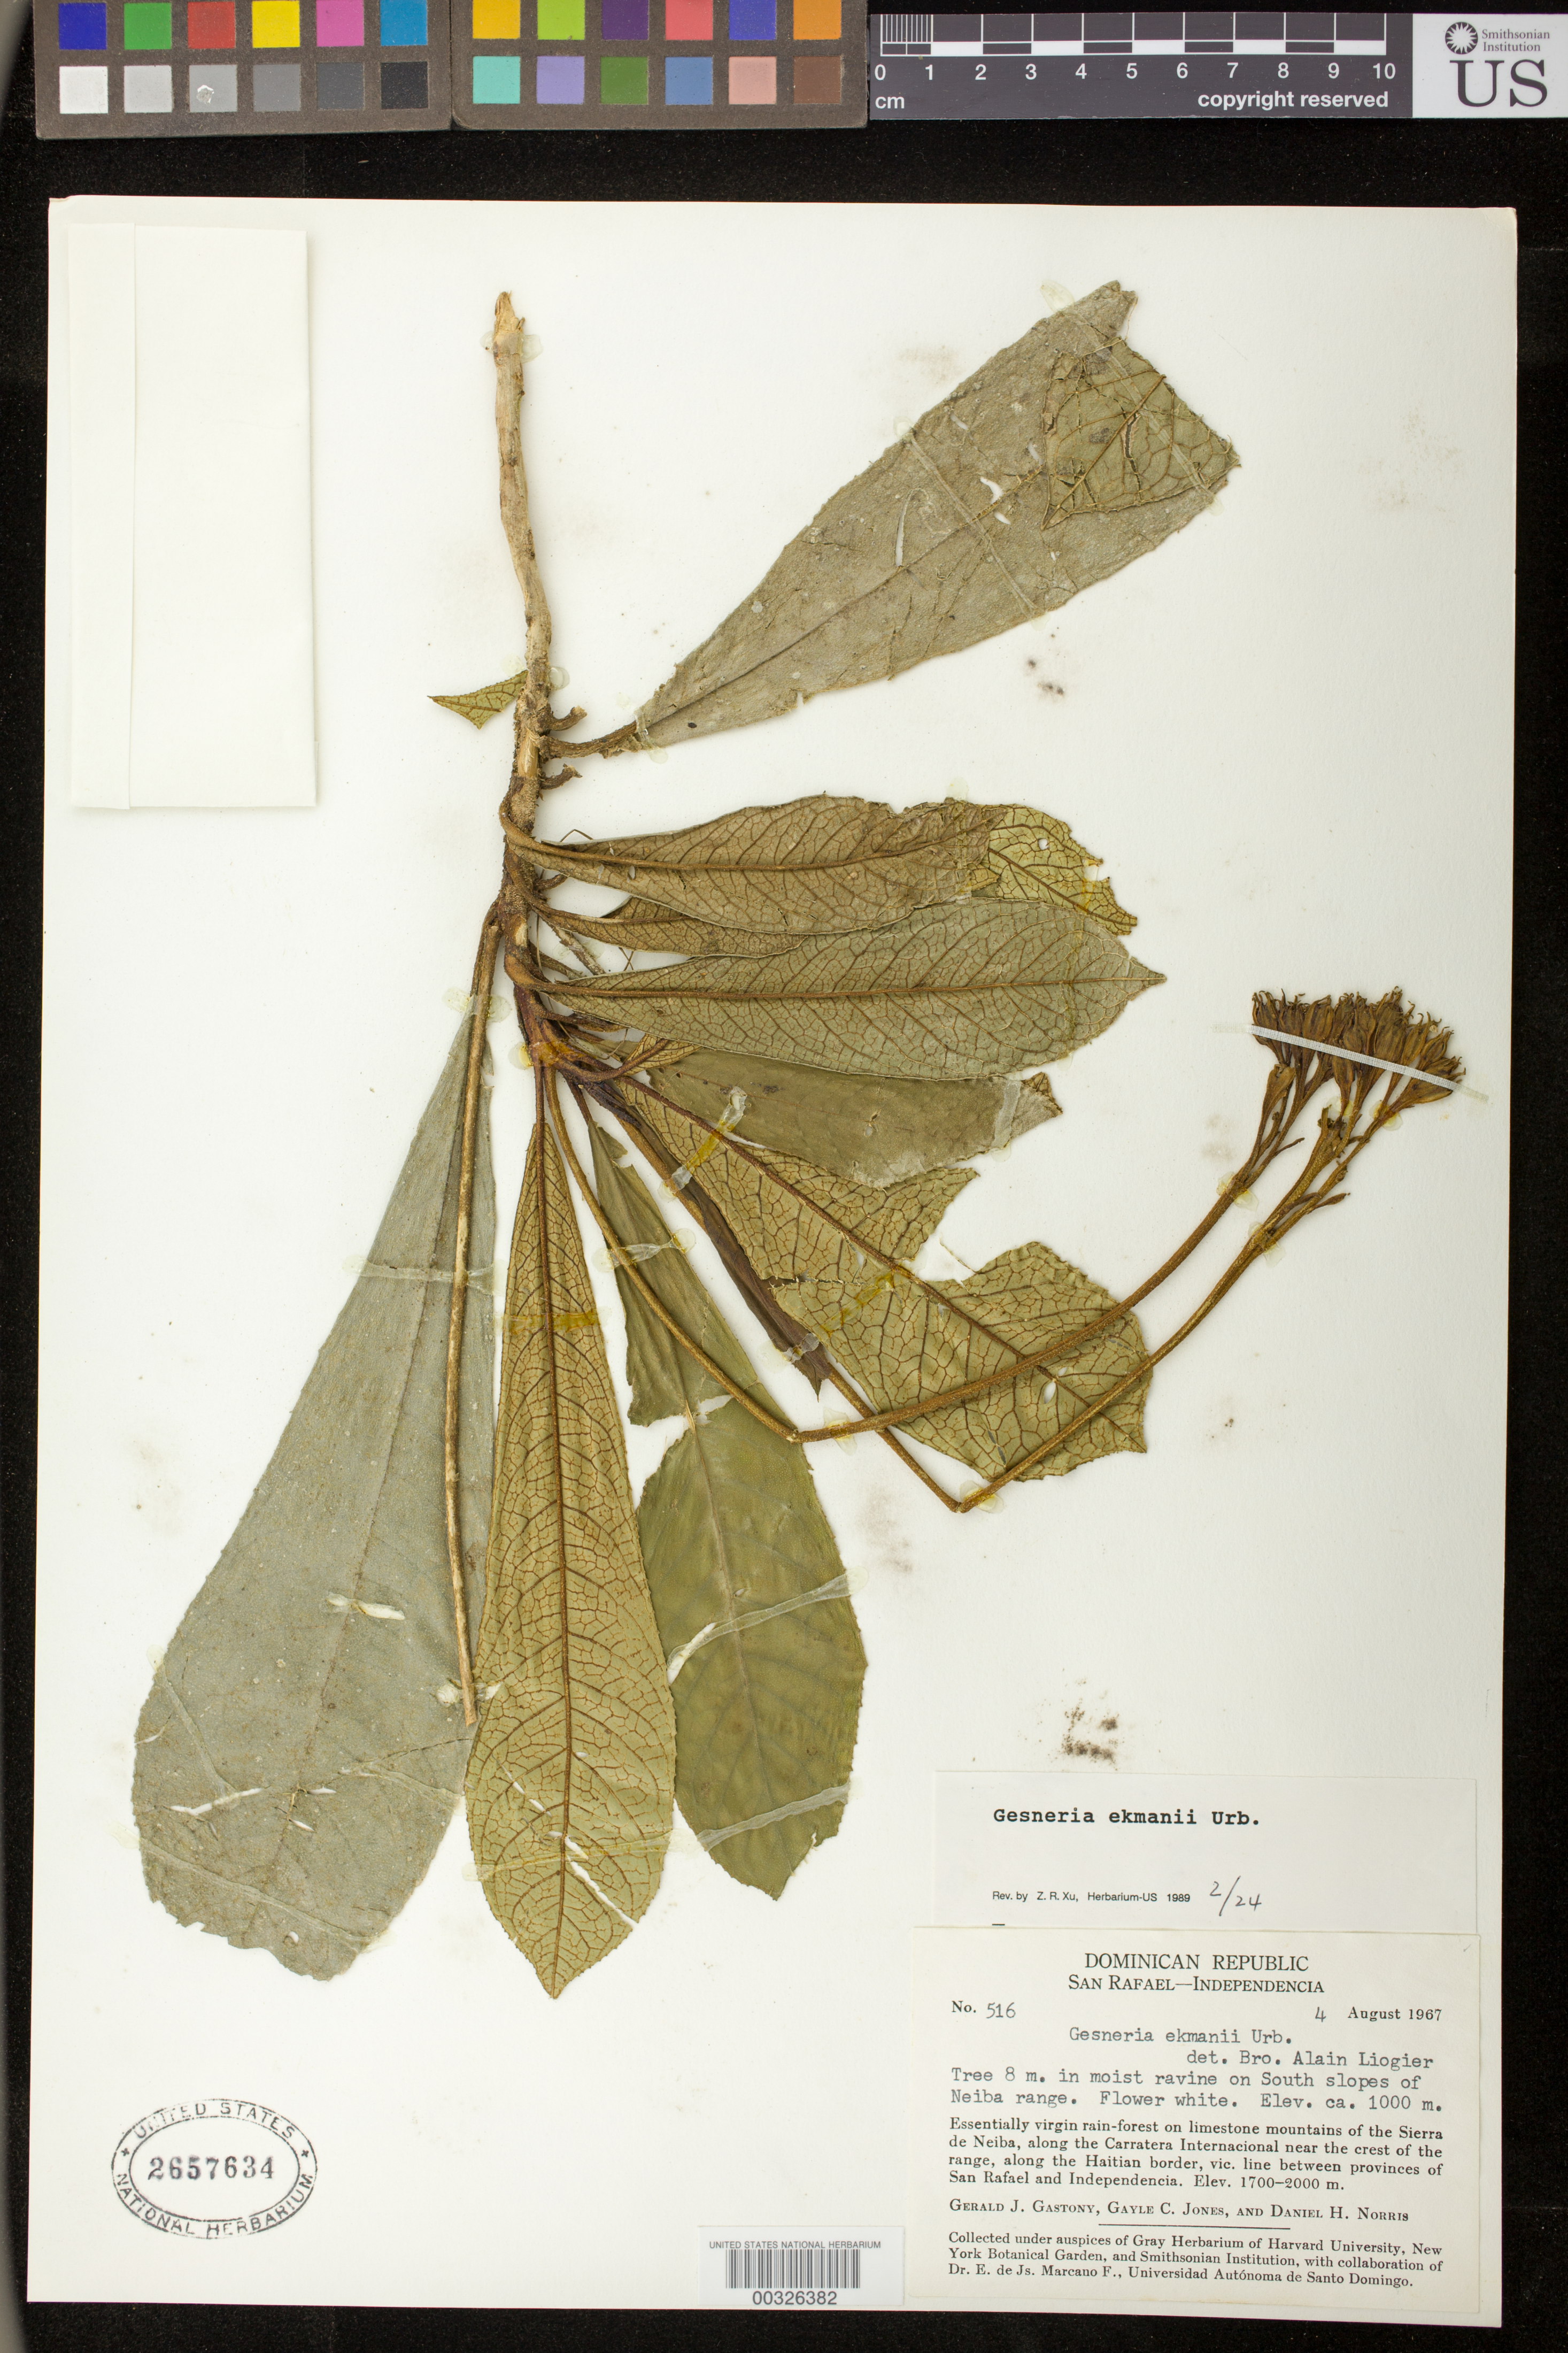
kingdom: Plantae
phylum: Tracheophyta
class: Magnoliopsida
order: Lamiales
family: Gesneriaceae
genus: Gesneria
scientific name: Gesneria ekmanii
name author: Urb.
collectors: G. Gastony, G. C. Jones & D. H. Norris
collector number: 516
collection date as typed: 04 Aug 1967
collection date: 1967-08-04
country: Dominican Republic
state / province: Elías Piña / Independencia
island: Hispaniola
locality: San Rafael - Independencia, mountains of the Sierra de Neiba, along the Carretera Internacional near crest of the range, along the Haitian border, vic. line between provs. of S.R. & I.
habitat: In moist ravine on S slopes of Neiba range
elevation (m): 1000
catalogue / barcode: US 2657634